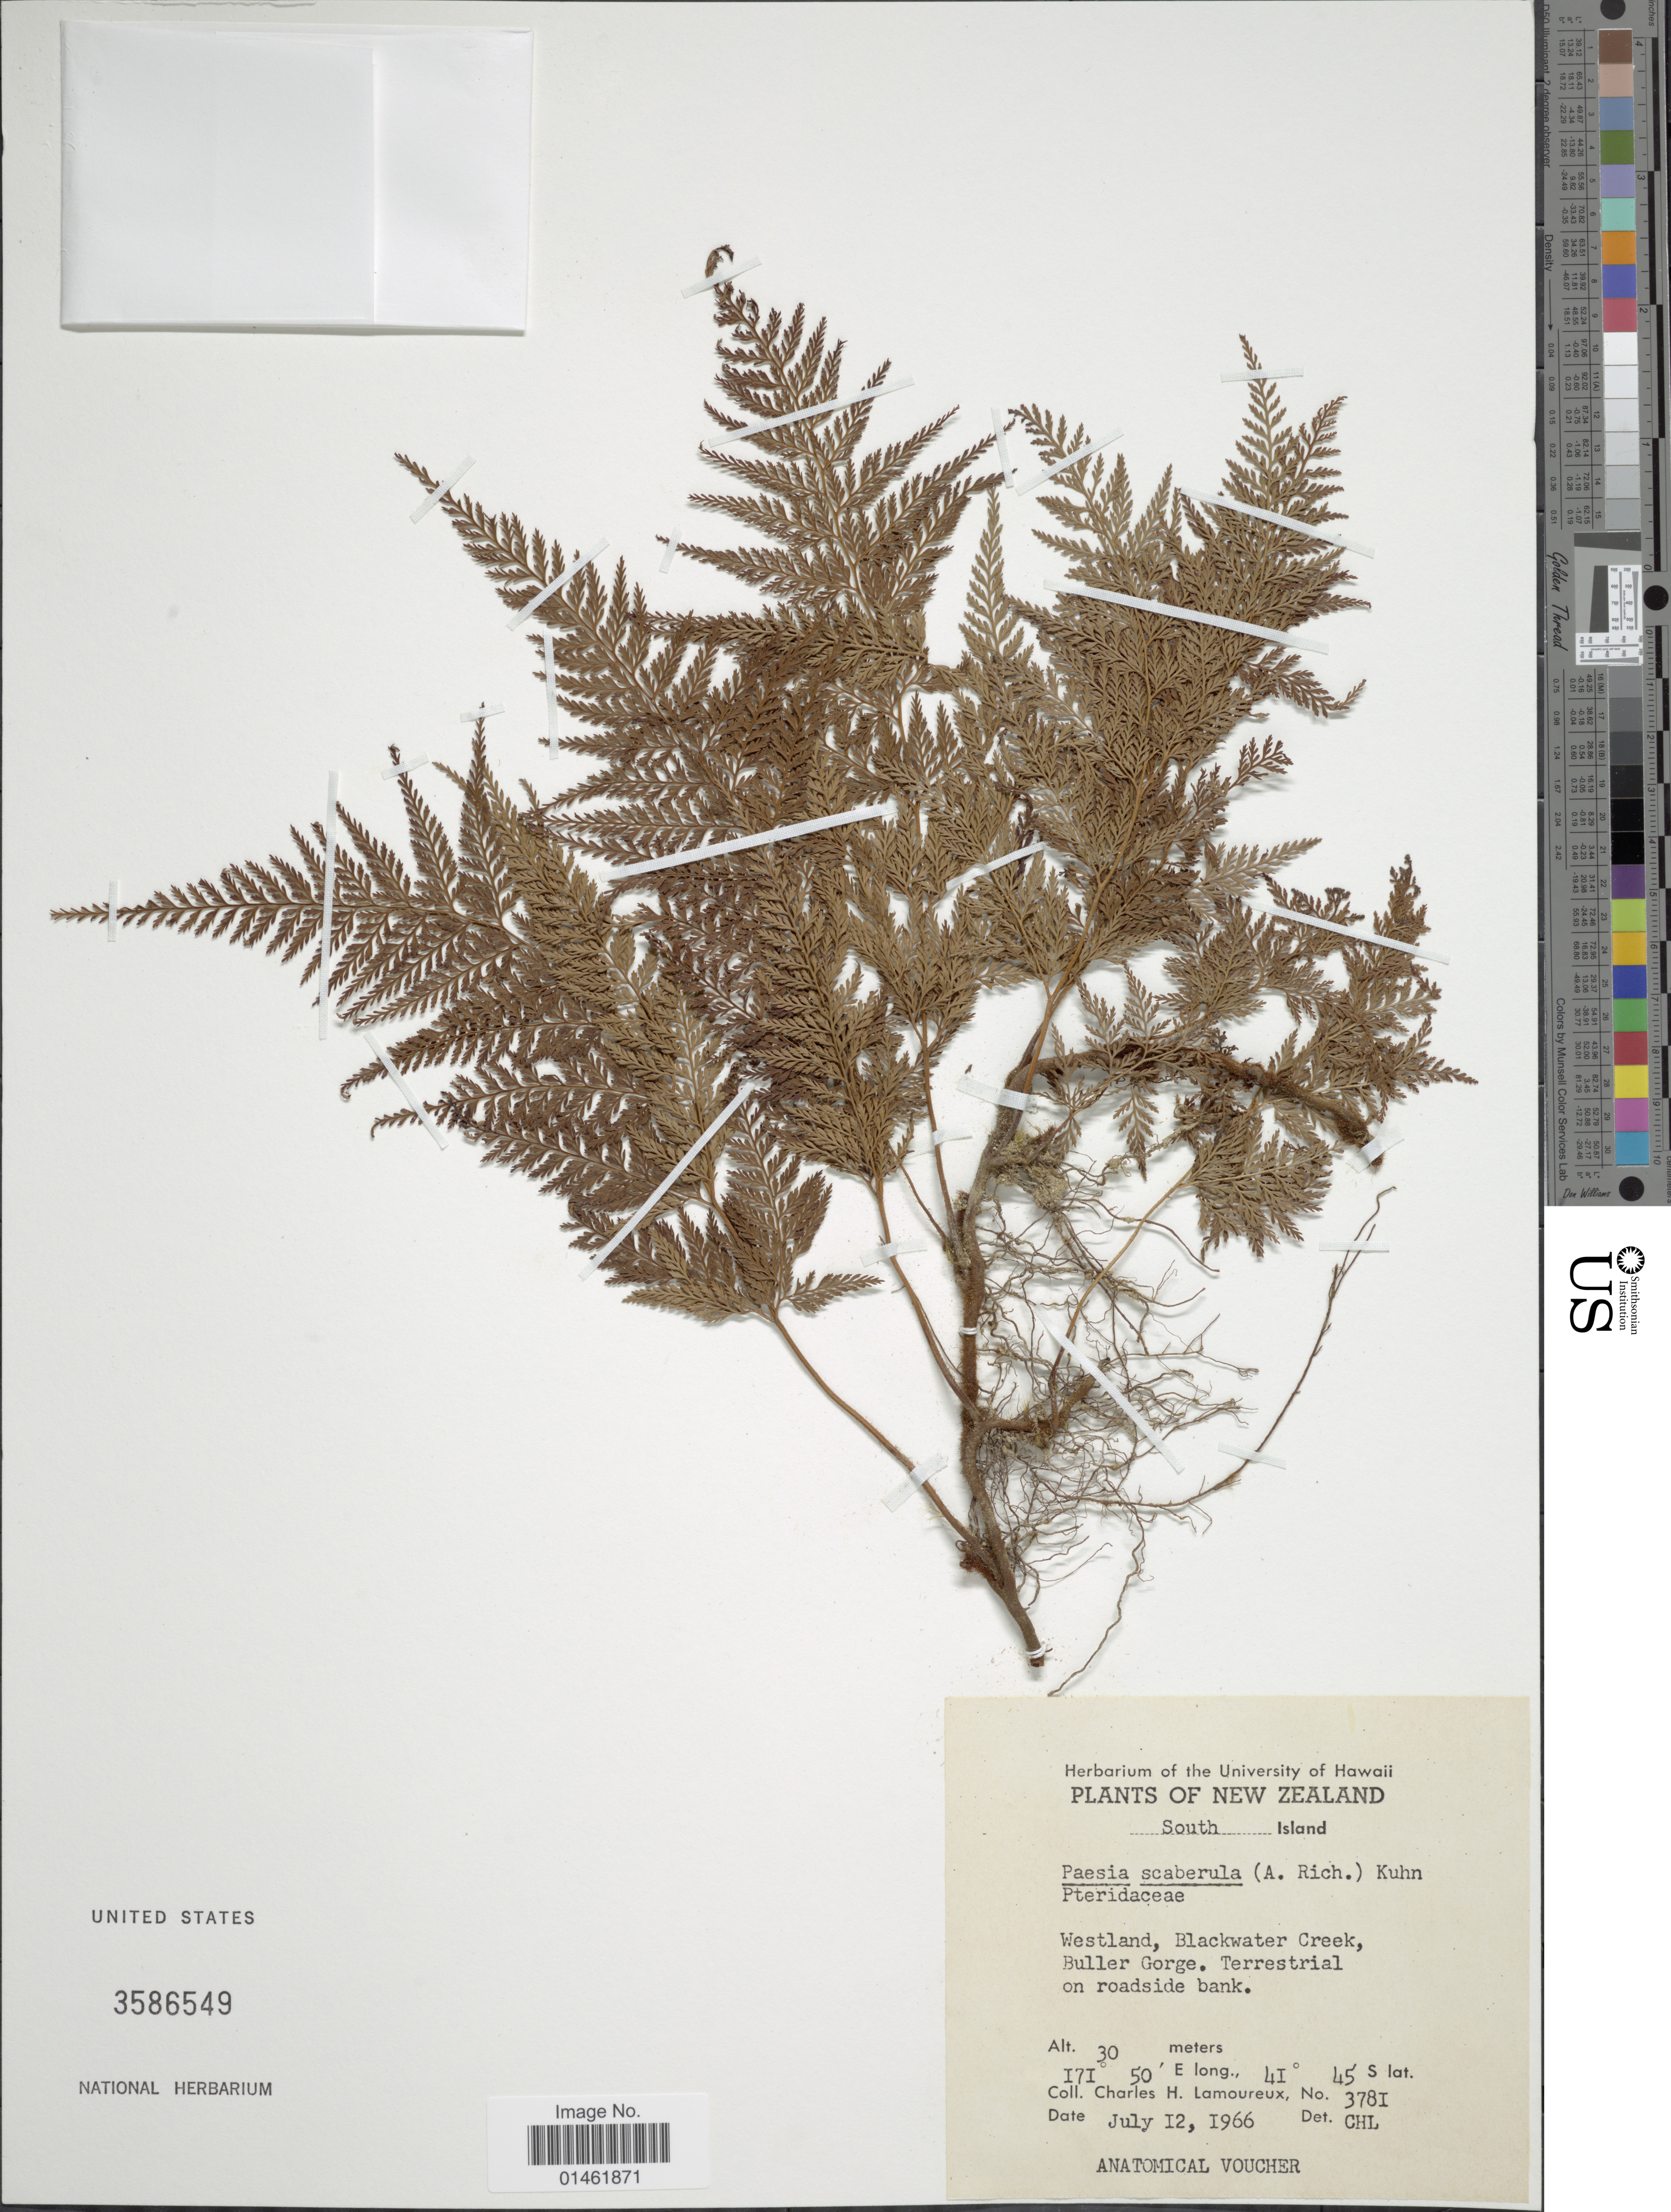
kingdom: Plantae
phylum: Tracheophyta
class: Polypodiopsida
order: Polypodiales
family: Dennstaedtiaceae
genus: Paesia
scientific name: Paesia scaberula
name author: Kuhn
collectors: C. H. Lamoureux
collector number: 378I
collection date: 1966-07-12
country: New Zealand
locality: New Zealang, Westland, Blackwater Creek, Buller Gorge, terrestrial on roadside bank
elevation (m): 30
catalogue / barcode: US 3586549